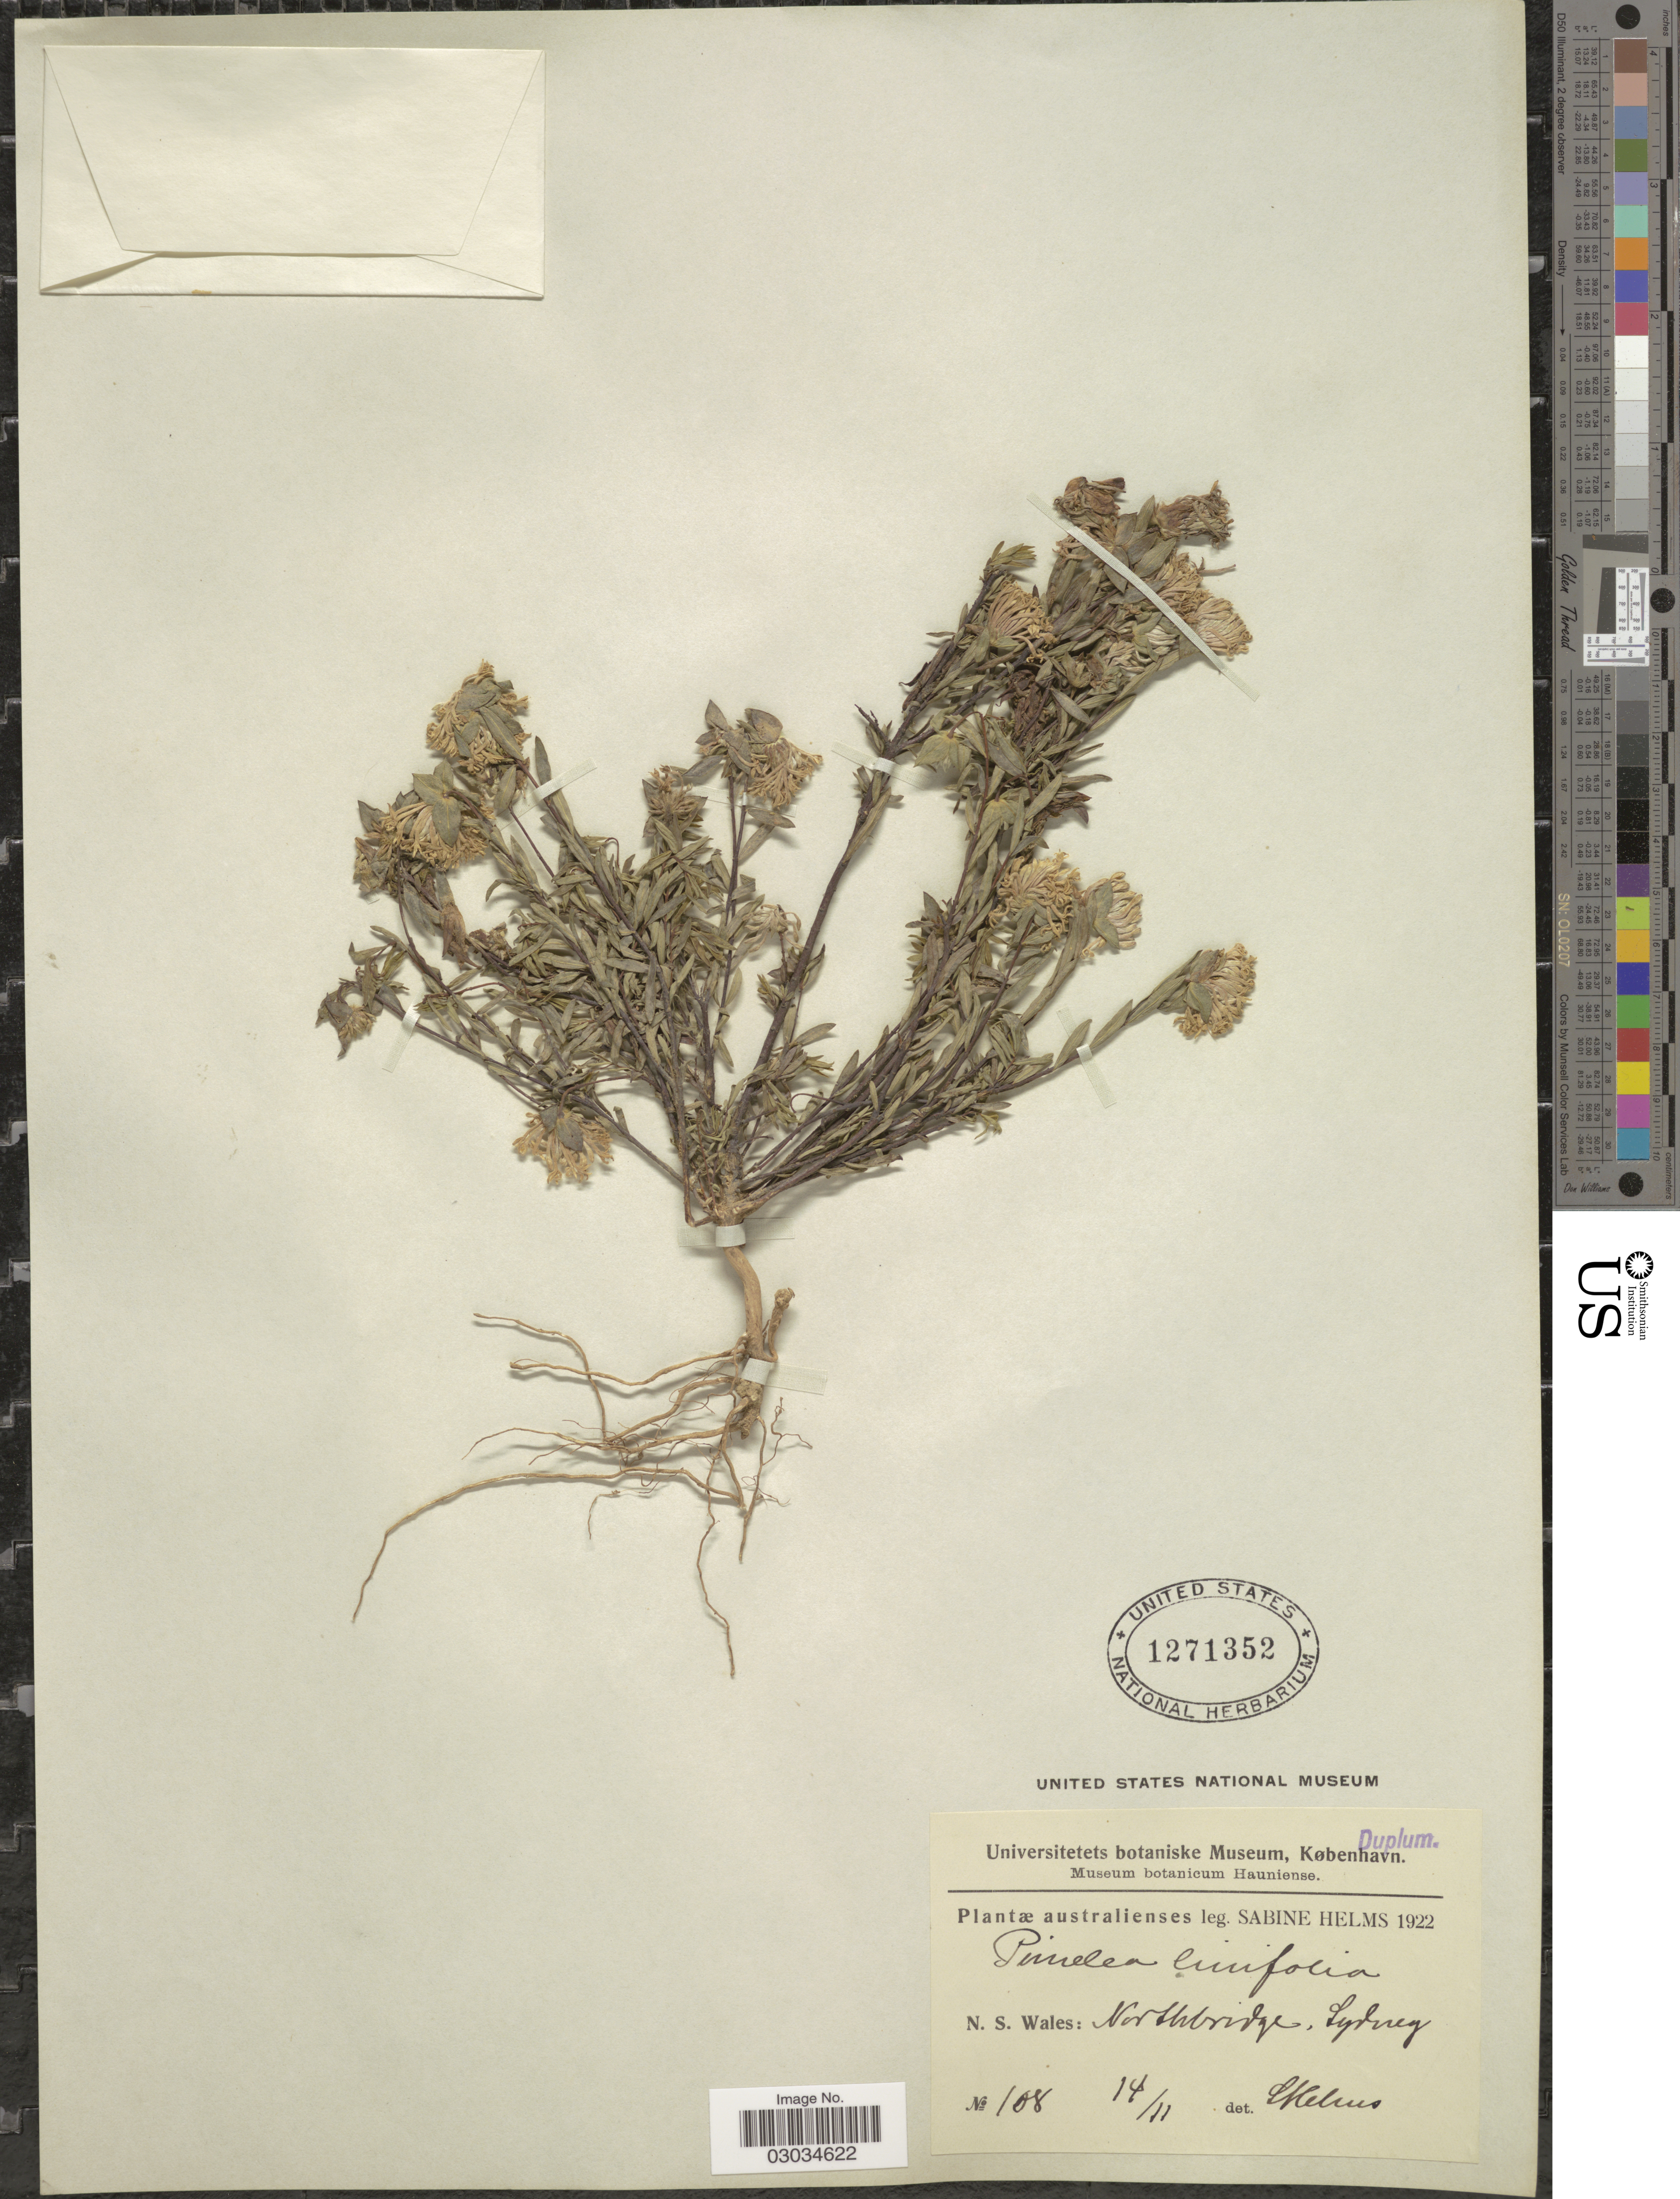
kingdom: Plantae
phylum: Tracheophyta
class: Magnoliopsida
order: Malvales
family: Thymelaeaceae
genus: Pimelea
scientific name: Pimelea linifolia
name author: Sm.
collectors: S. Helms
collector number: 108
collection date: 1922-11-14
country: Australia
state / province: New South Wales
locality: N.S. Wales: Northbridge. Sydney.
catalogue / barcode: US 1271352